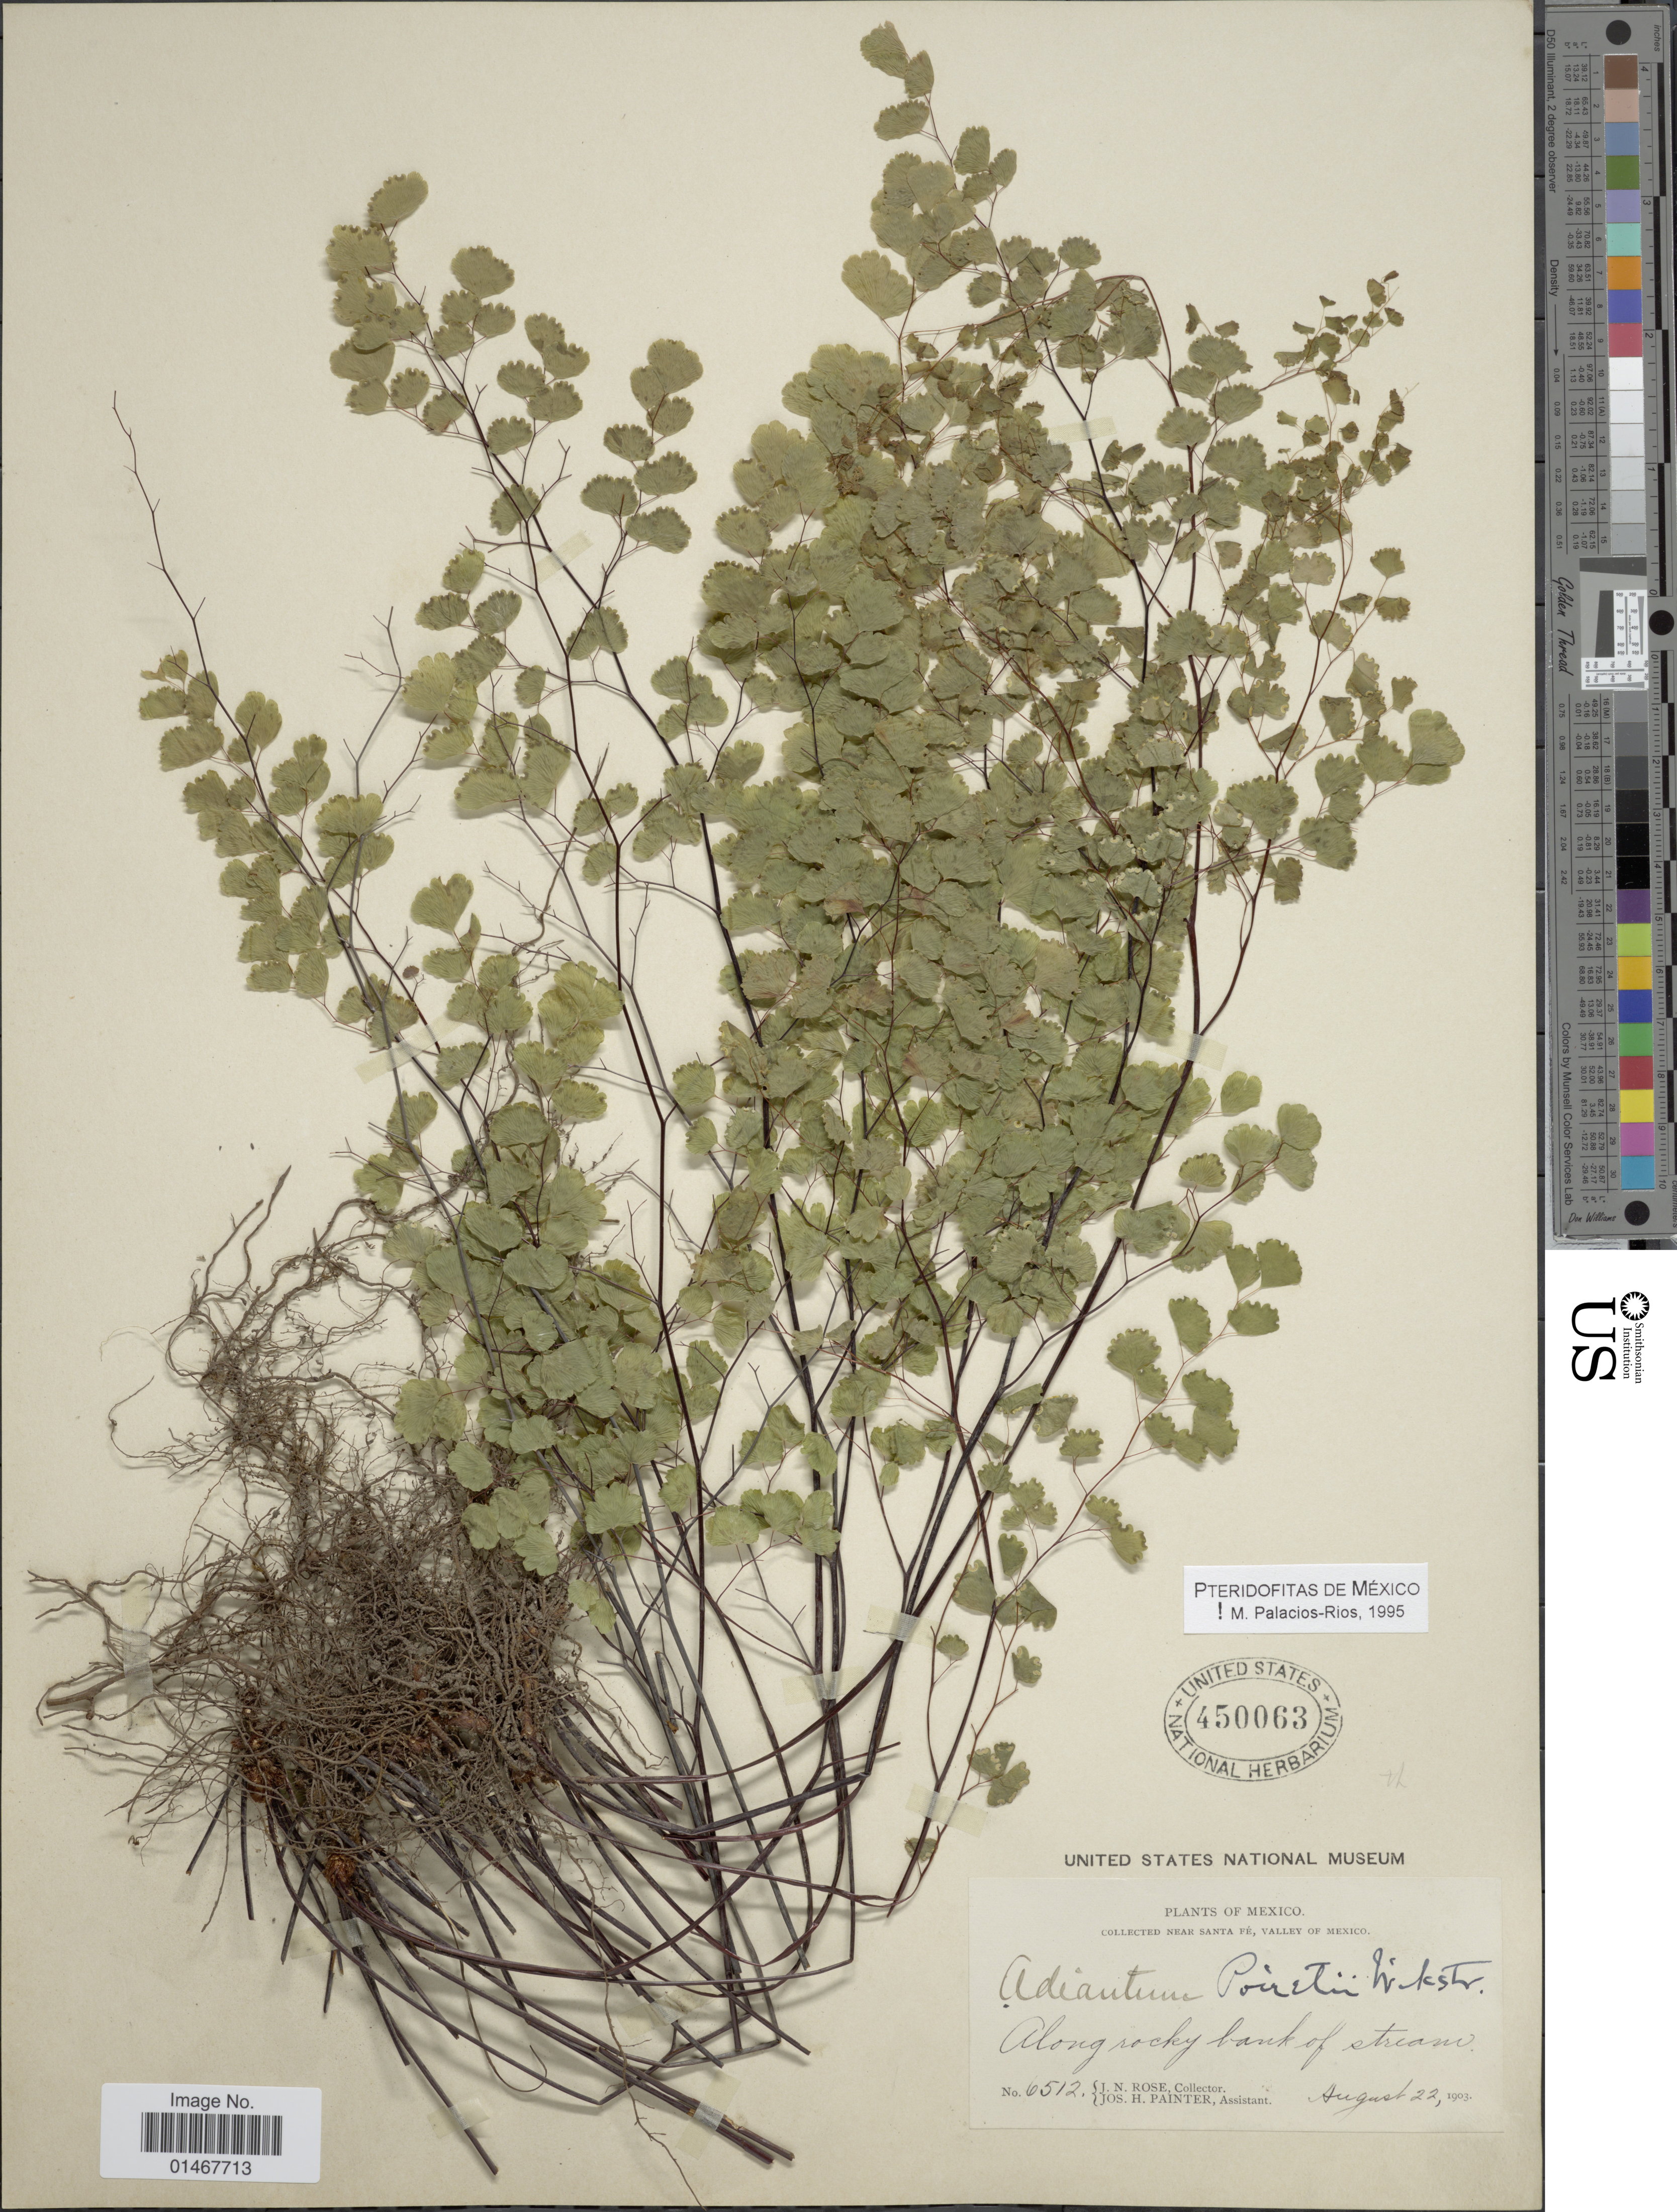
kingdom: Plantae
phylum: Tracheophyta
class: Polypodiopsida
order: Polypodiales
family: Pteridaceae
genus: Adiantum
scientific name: Adiantum poiretii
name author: Wikstr.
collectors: J. N. Rose & J. H. Painter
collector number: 6512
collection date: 1903-08-22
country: Mexico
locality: Near Sante Fé, Valley of Mexico, Along rocky bank of stream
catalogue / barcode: US 450063